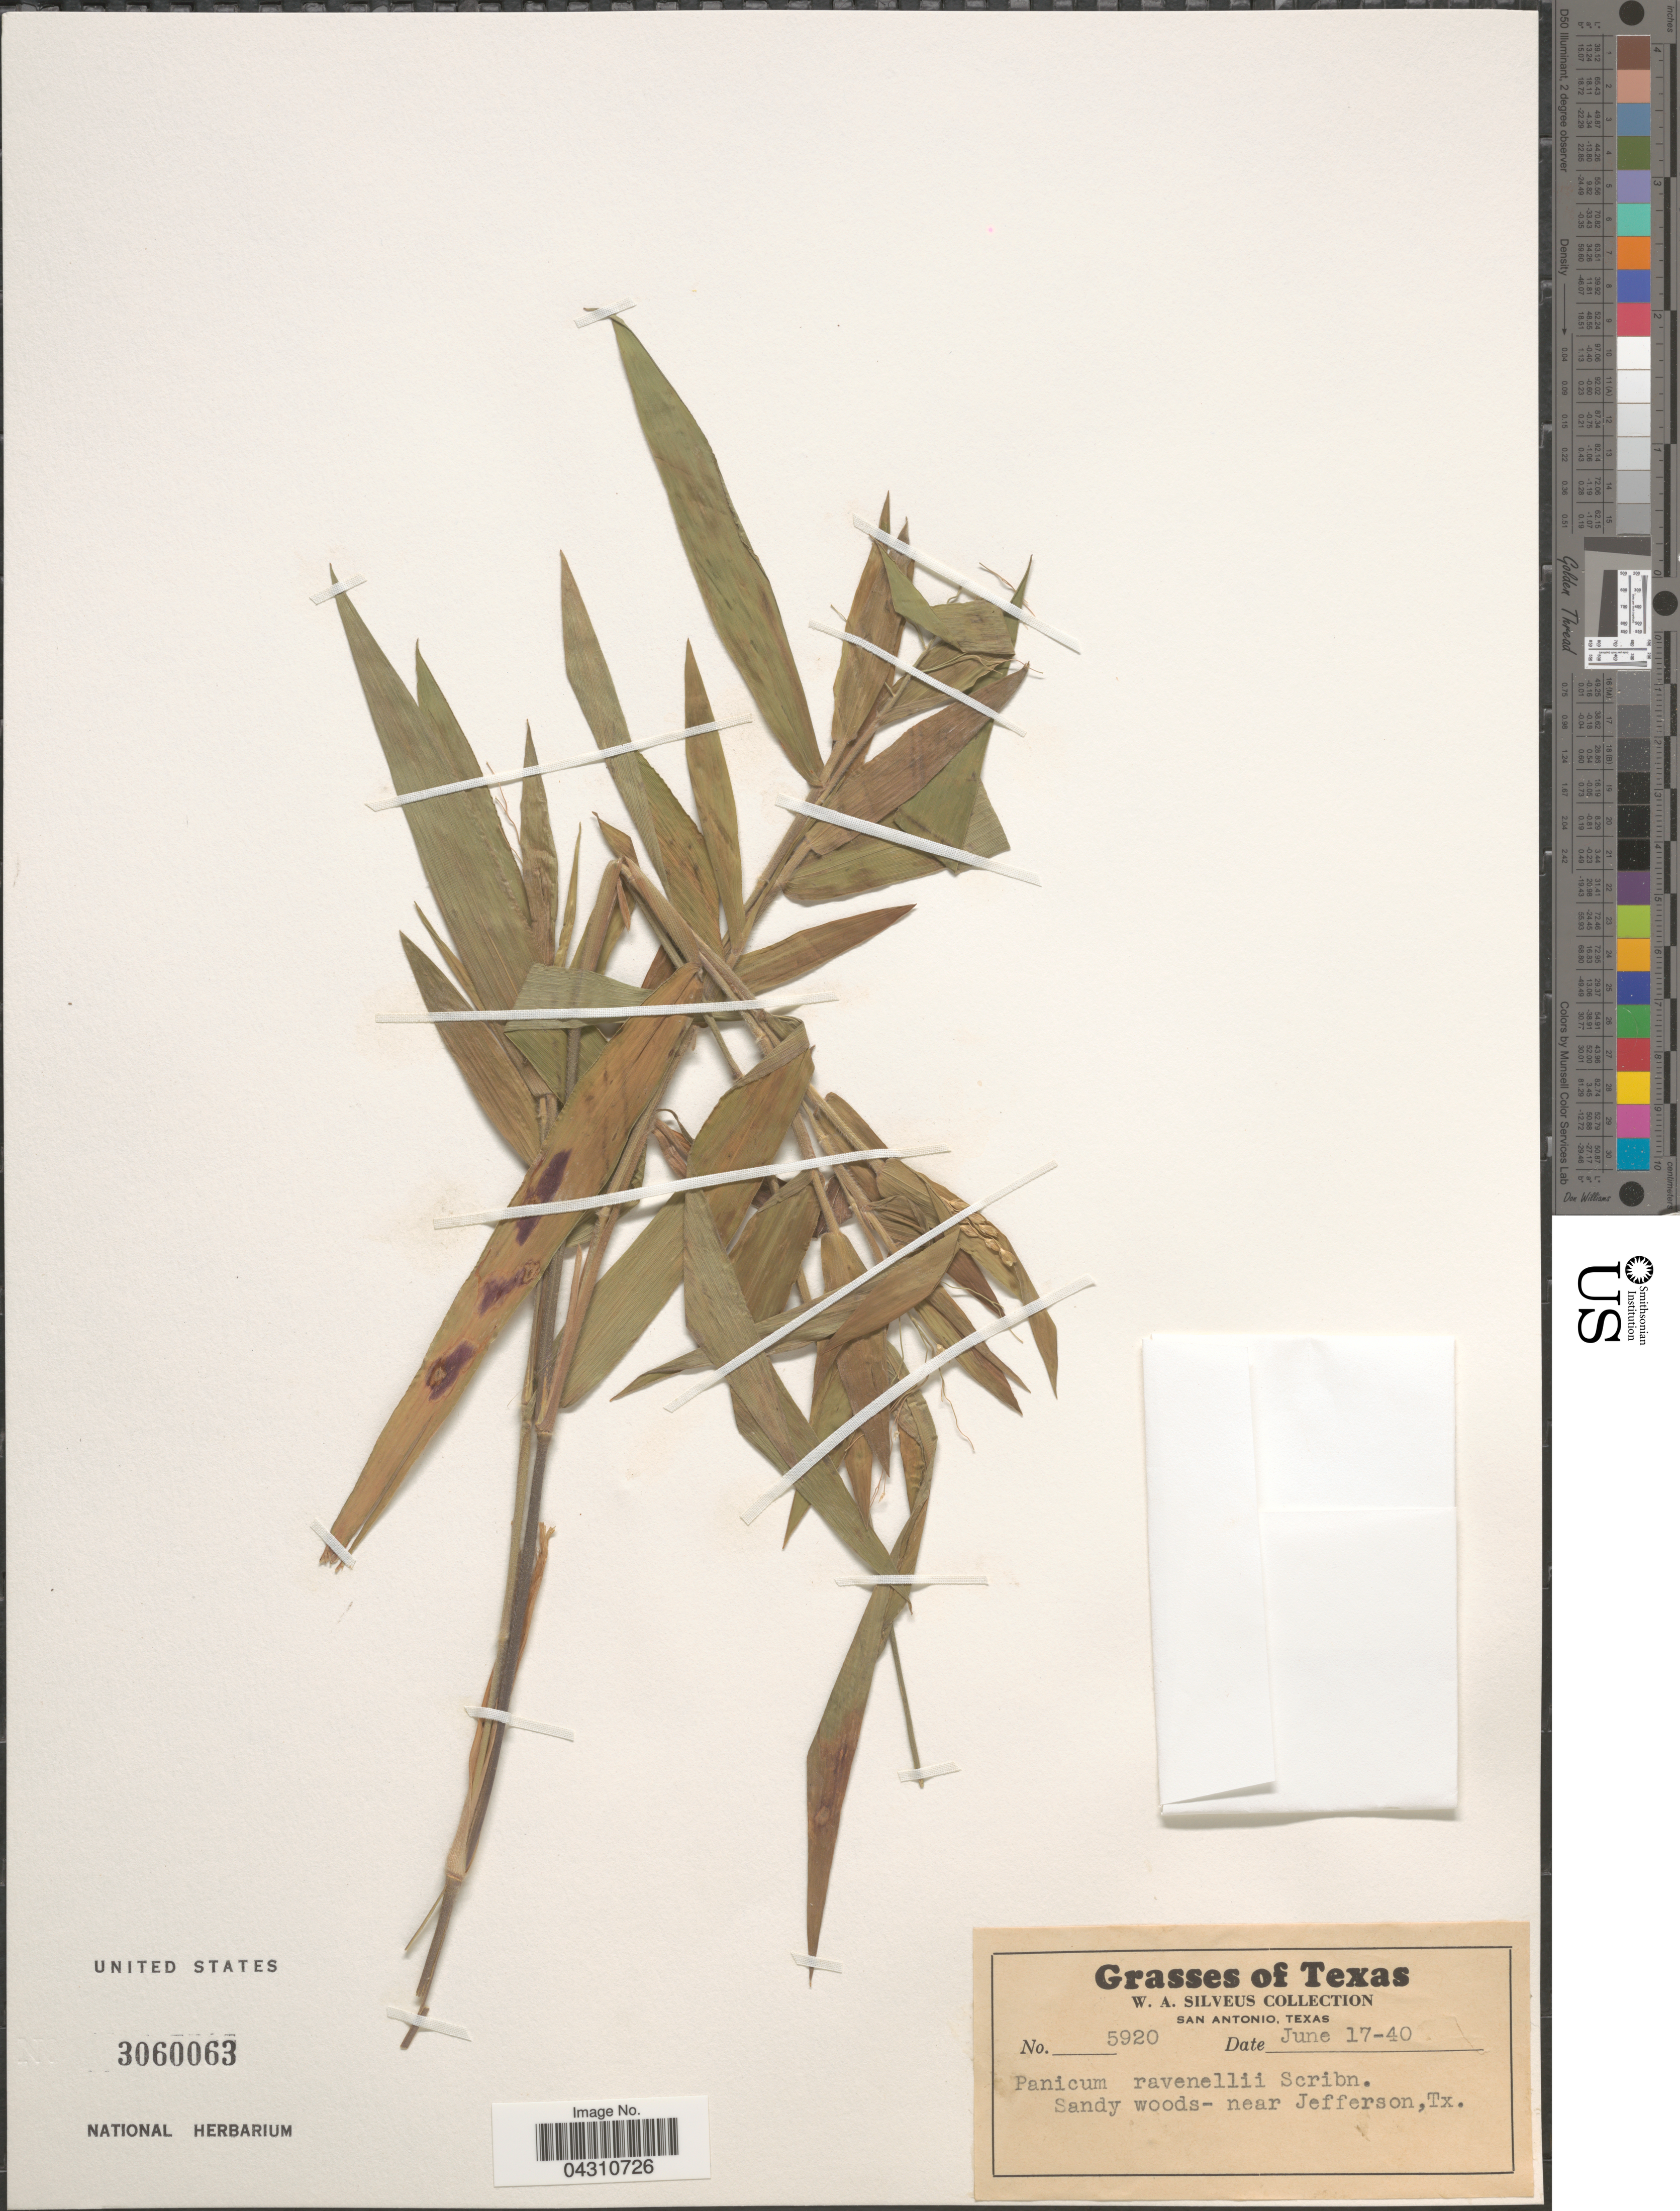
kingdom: Plantae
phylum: Tracheophyta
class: Liliopsida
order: Poales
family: Poaceae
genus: Dichanthelium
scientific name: Dichanthelium ravenelii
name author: (Scribn. & Merr.) Gould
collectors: W. Silveus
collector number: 5920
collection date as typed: Transcribed d/m/y: 17/6/40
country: United States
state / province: Texas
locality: Sandy woods-near Jefferson.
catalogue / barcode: US 3060063